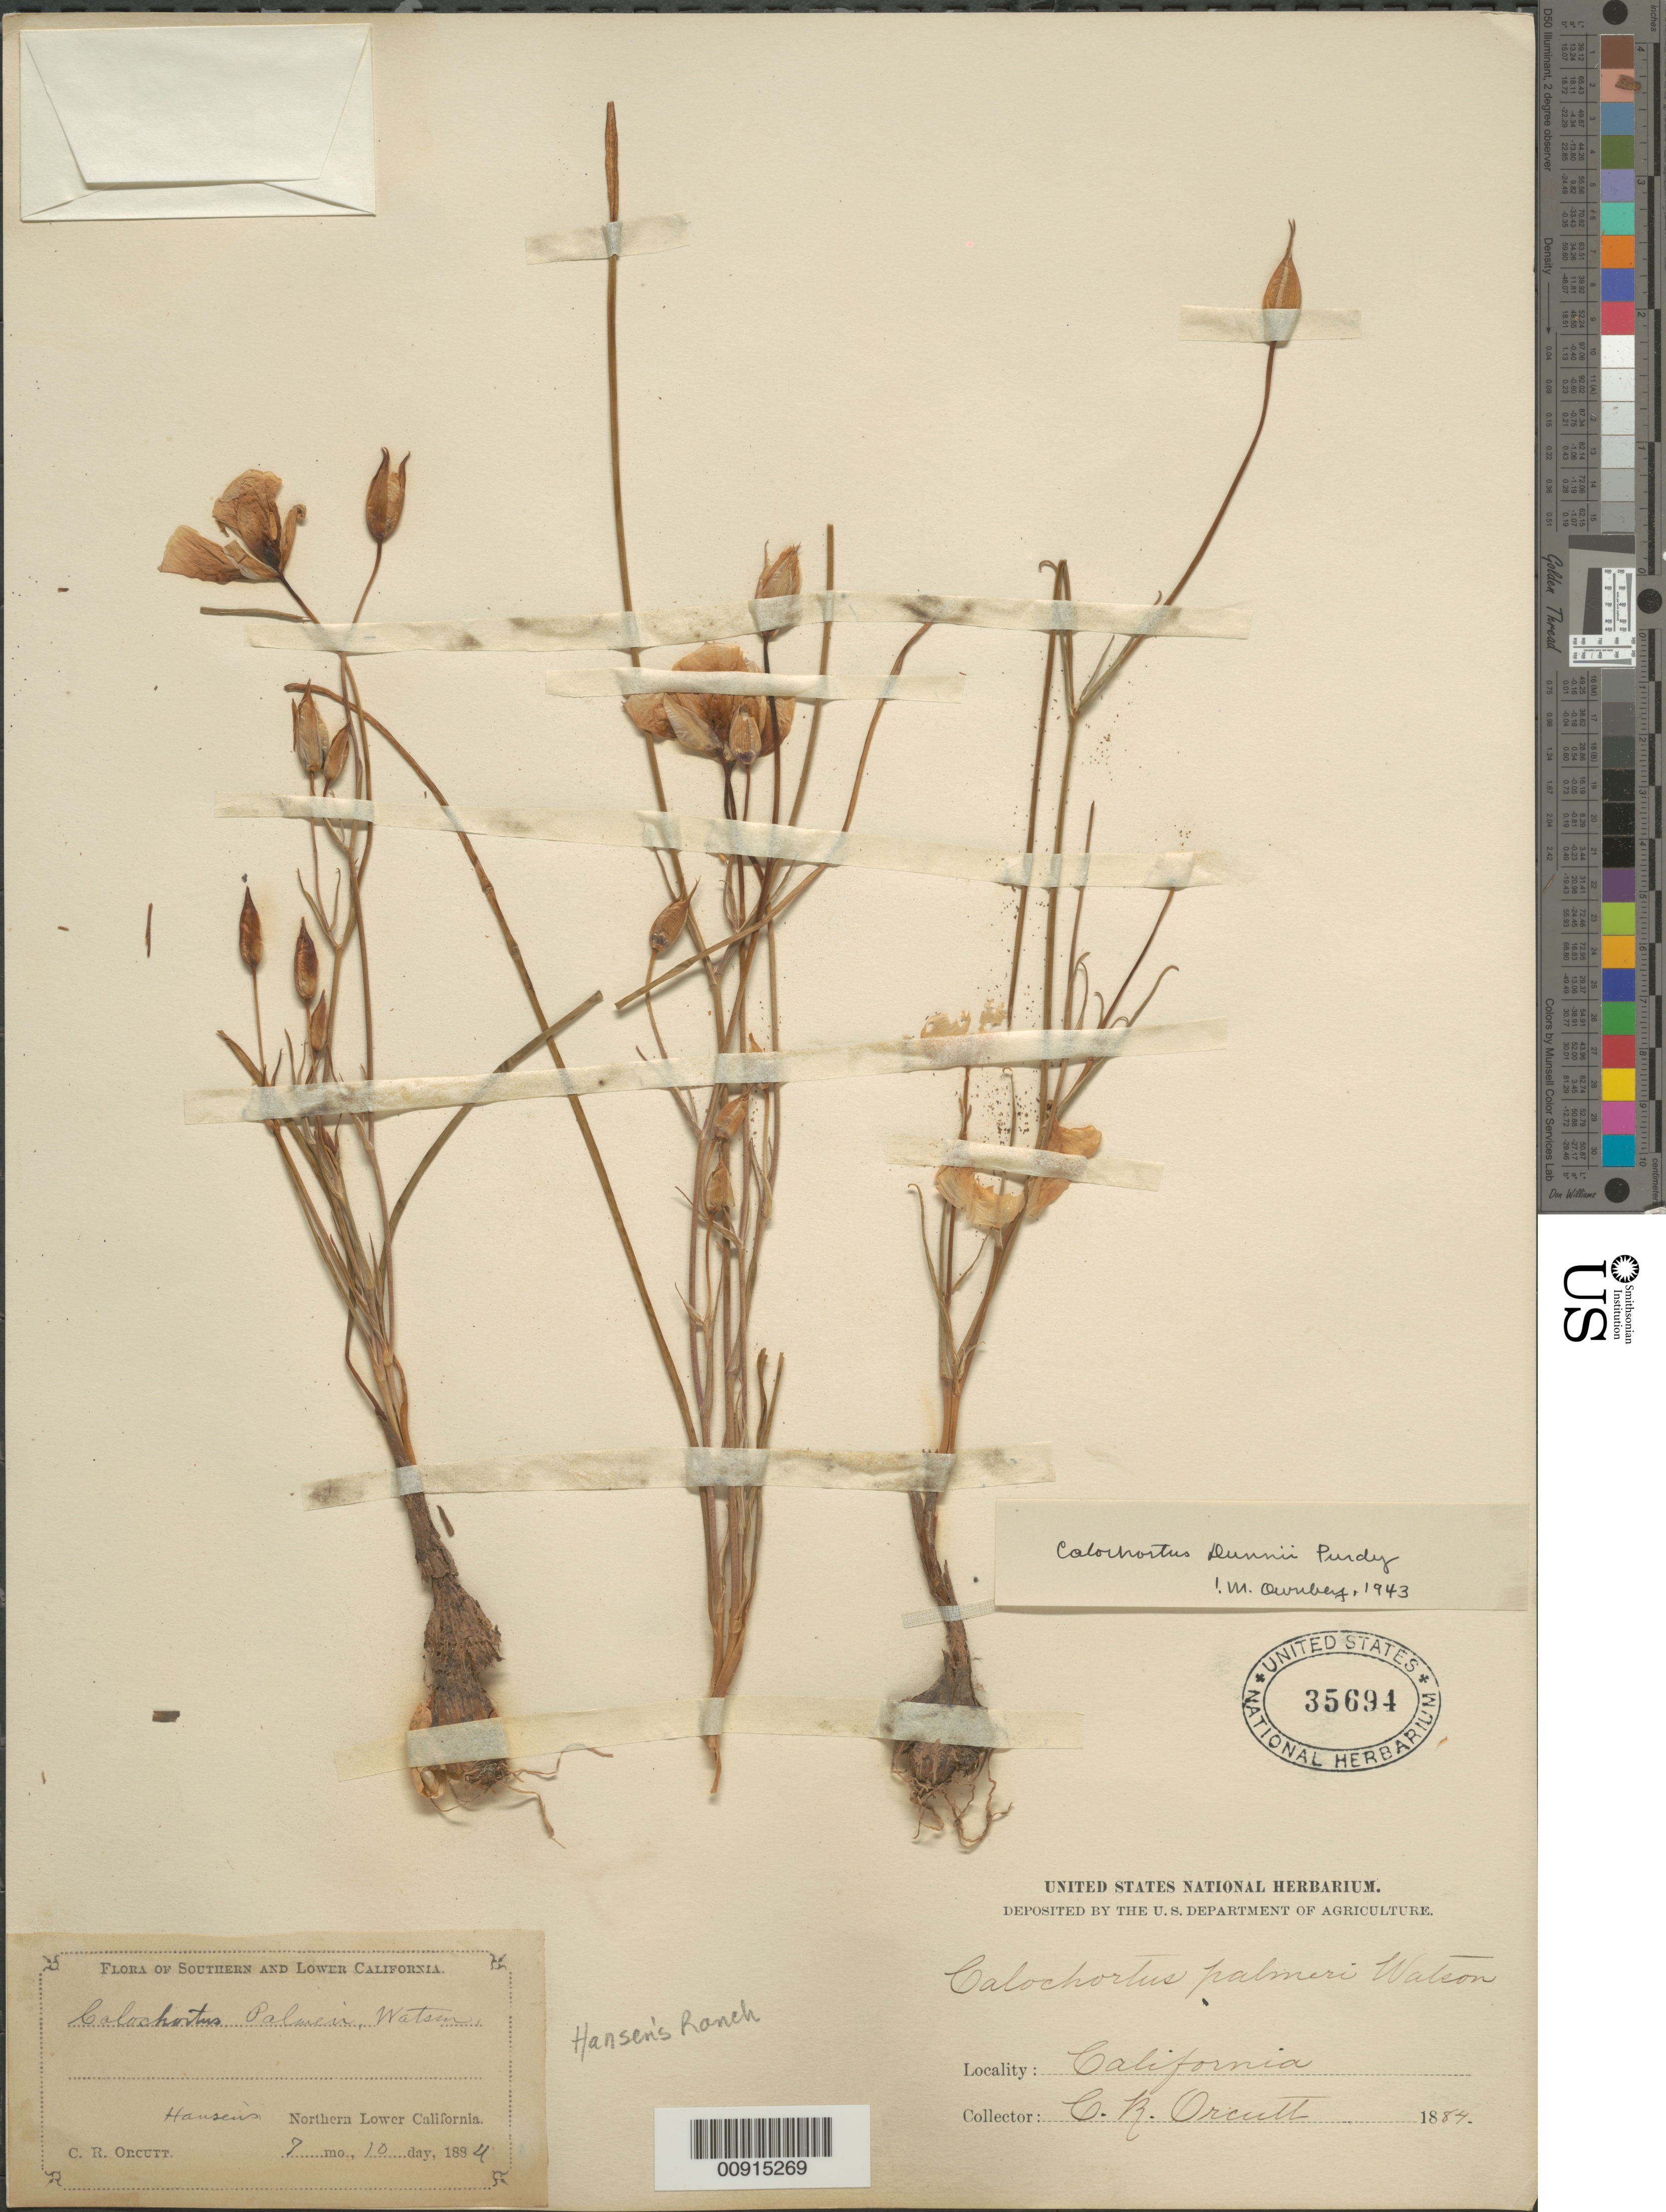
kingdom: Plantae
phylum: Tracheophyta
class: Liliopsida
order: Liliales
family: Liliaceae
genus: Calochortus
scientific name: Calochortus dunnii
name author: Purdy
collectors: C. R. Orcutt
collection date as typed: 10 Jul 1884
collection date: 1884-07-10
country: Mexico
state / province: Baja California Norte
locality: Hansen's Ranch. Northern Lower California.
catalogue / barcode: US 35694